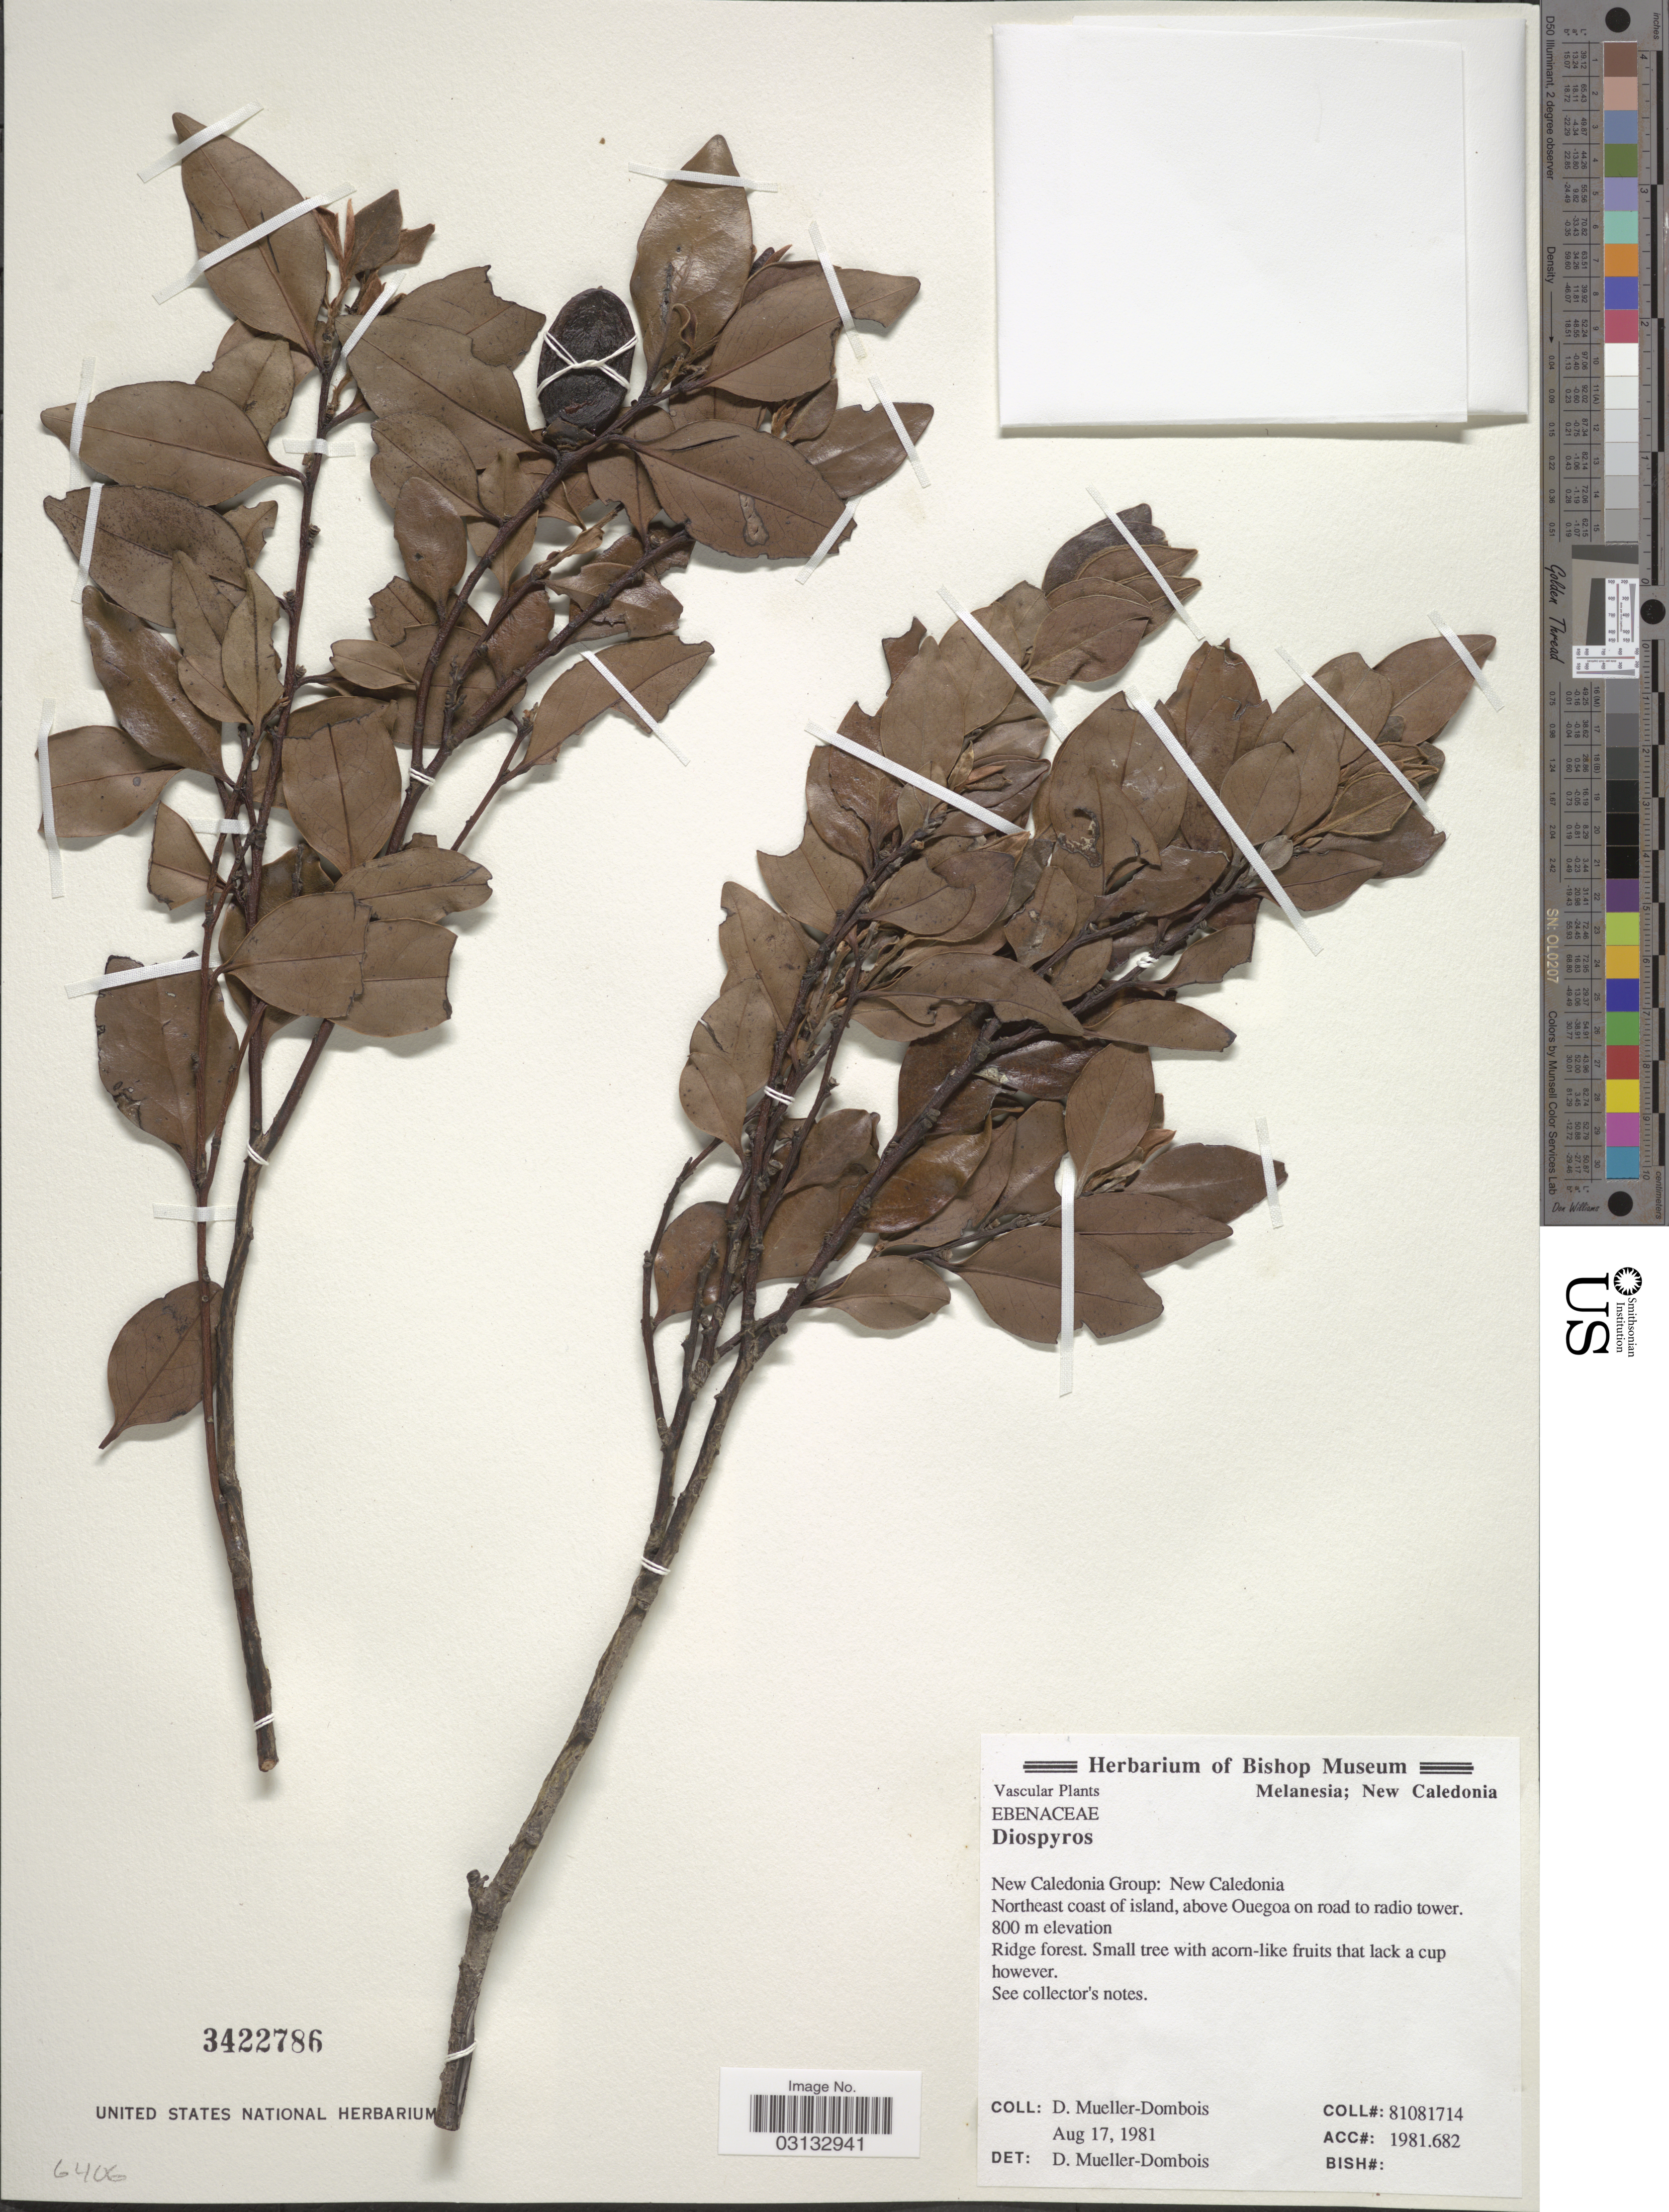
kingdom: Plantae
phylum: Tracheophyta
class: Magnoliopsida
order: Ericales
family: Ebenaceae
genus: Diospyros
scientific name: Diospyros sp.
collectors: D. Mueller-Dombois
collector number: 81081714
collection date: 1981-08-17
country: New Caledonia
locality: New Caledonia Group: New Caledonia, Northeast coast of island, above Ouegoa on road to radio tower.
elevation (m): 800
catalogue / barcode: US 3422786